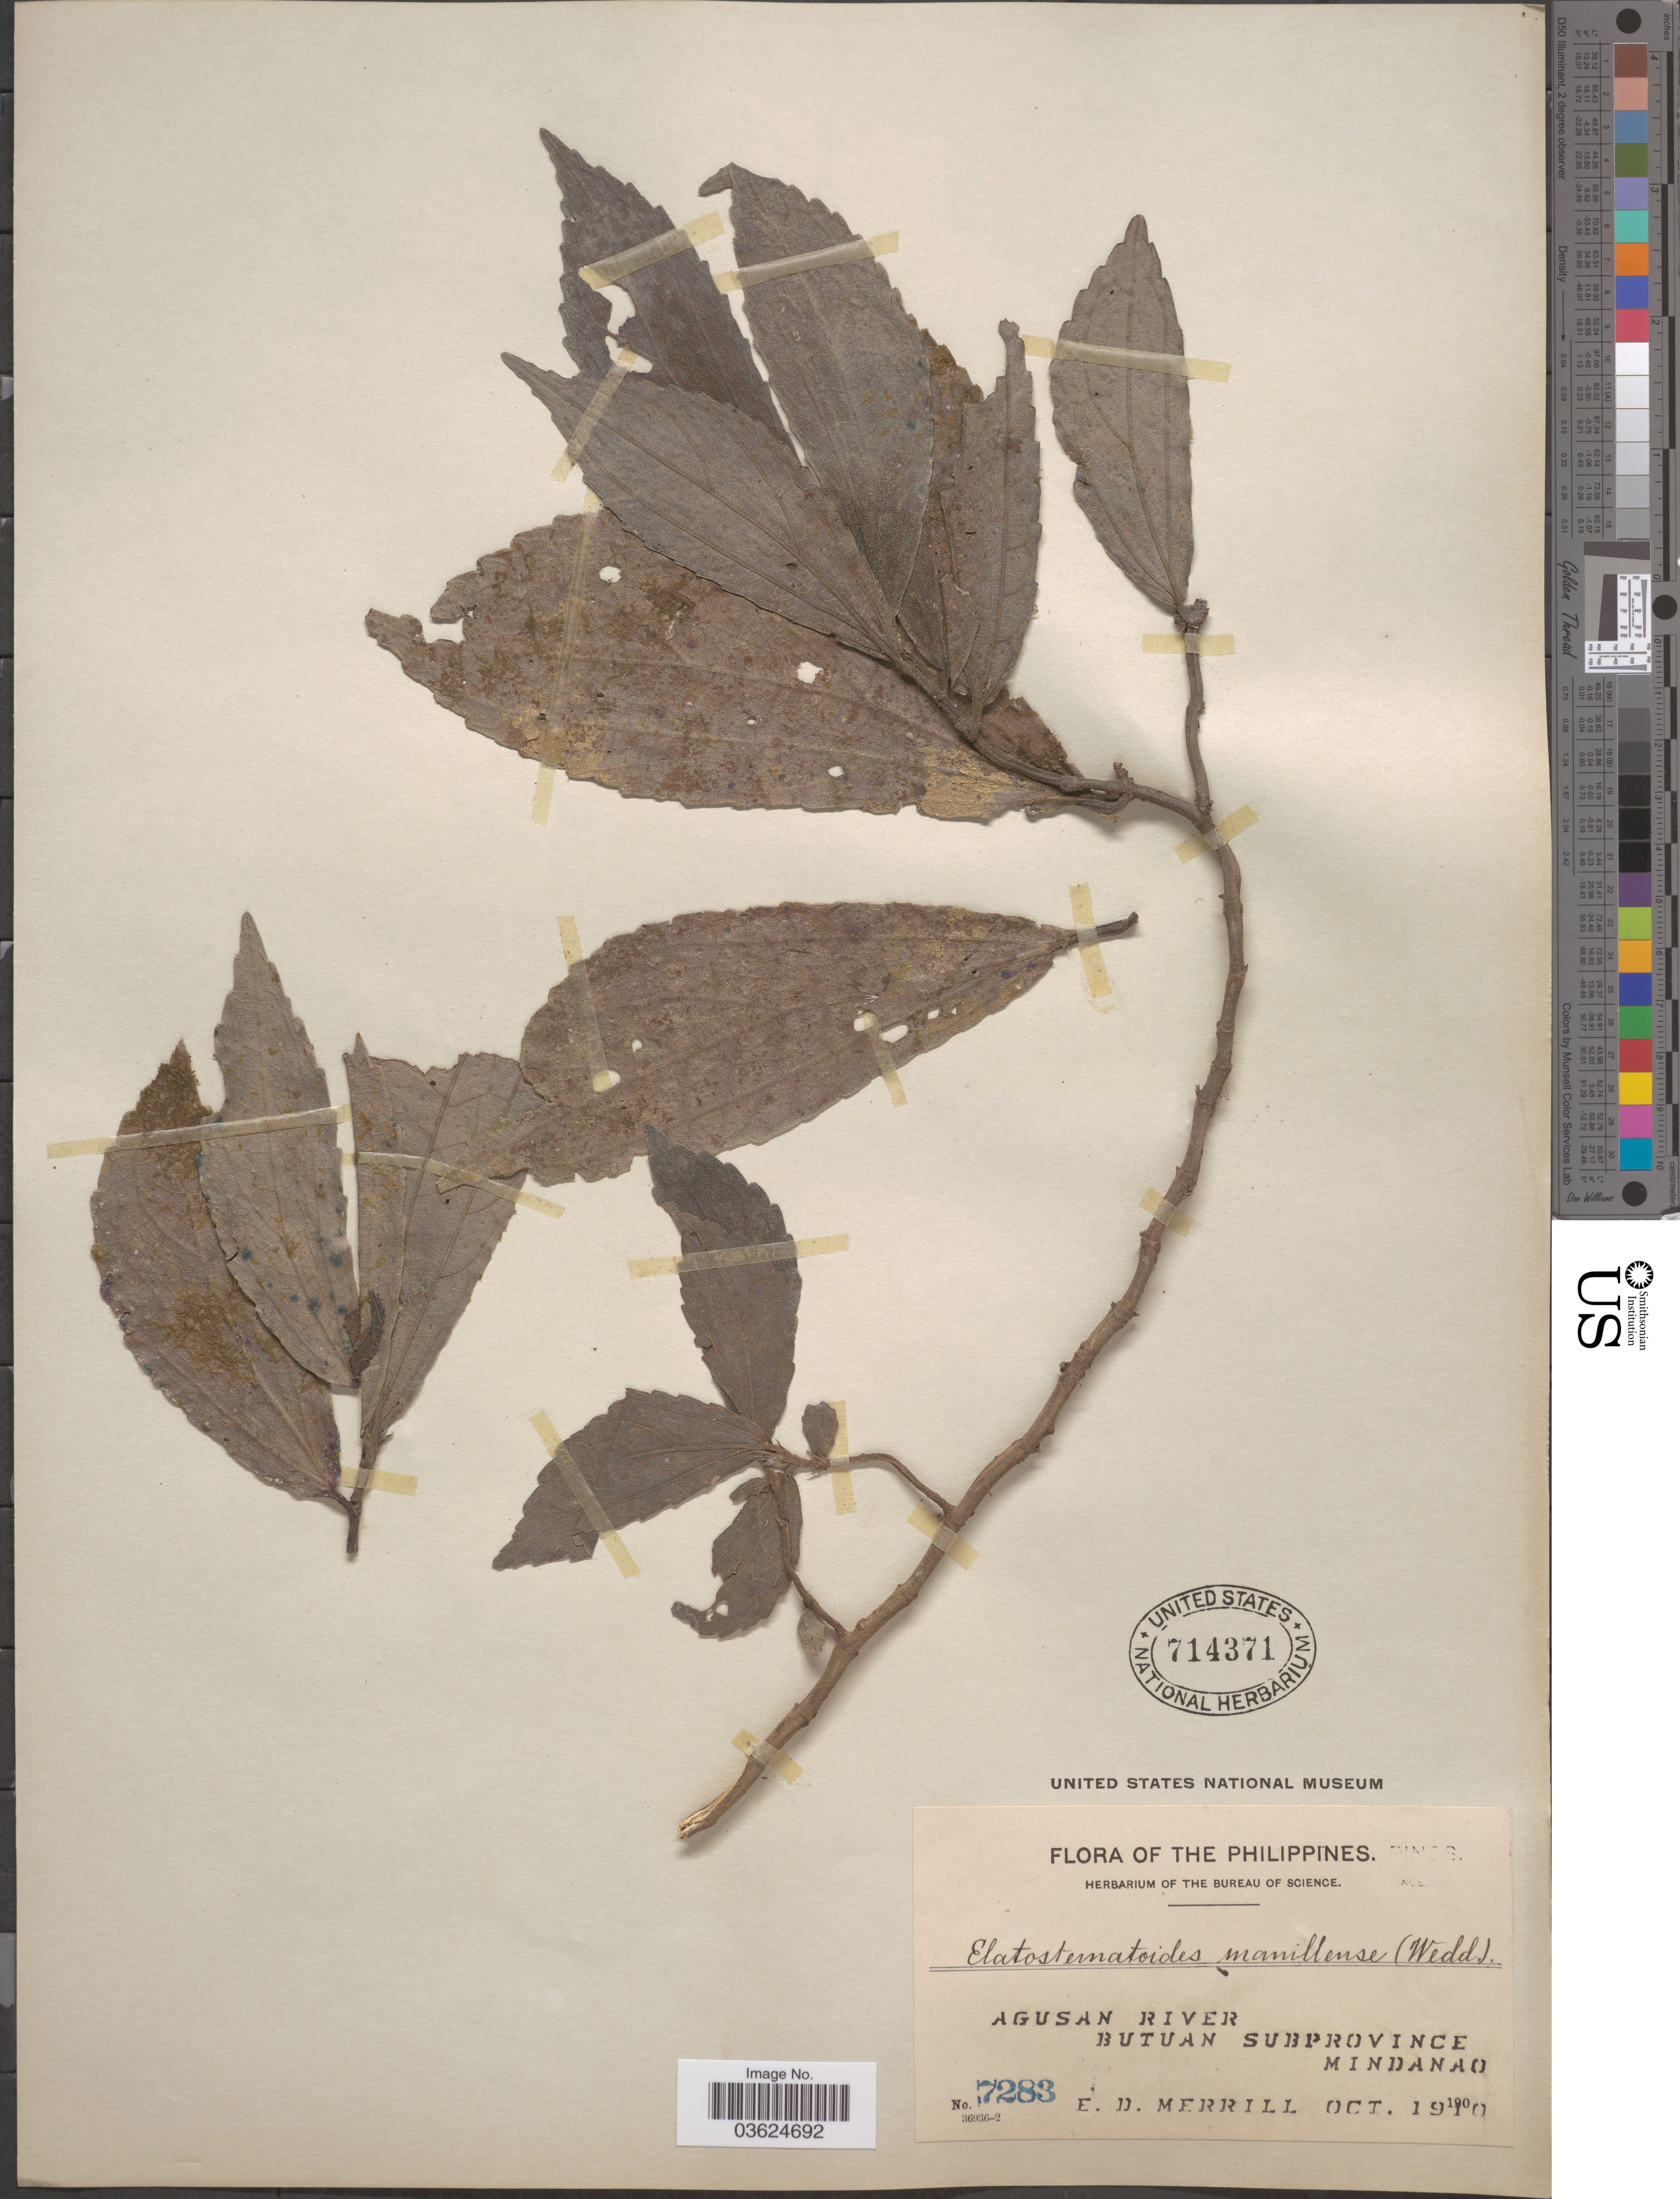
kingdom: Plantae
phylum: Tracheophyta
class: Magnoliopsida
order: Rosales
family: Urticaceae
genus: Elatostematoides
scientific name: Elatostematoides manillense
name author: (Wedd.) C.B. Rob.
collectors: E. D. Merrill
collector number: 7283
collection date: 1910-10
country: Philippines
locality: Agusan River. Butuan Subprovince. Mindanao.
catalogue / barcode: US 714371